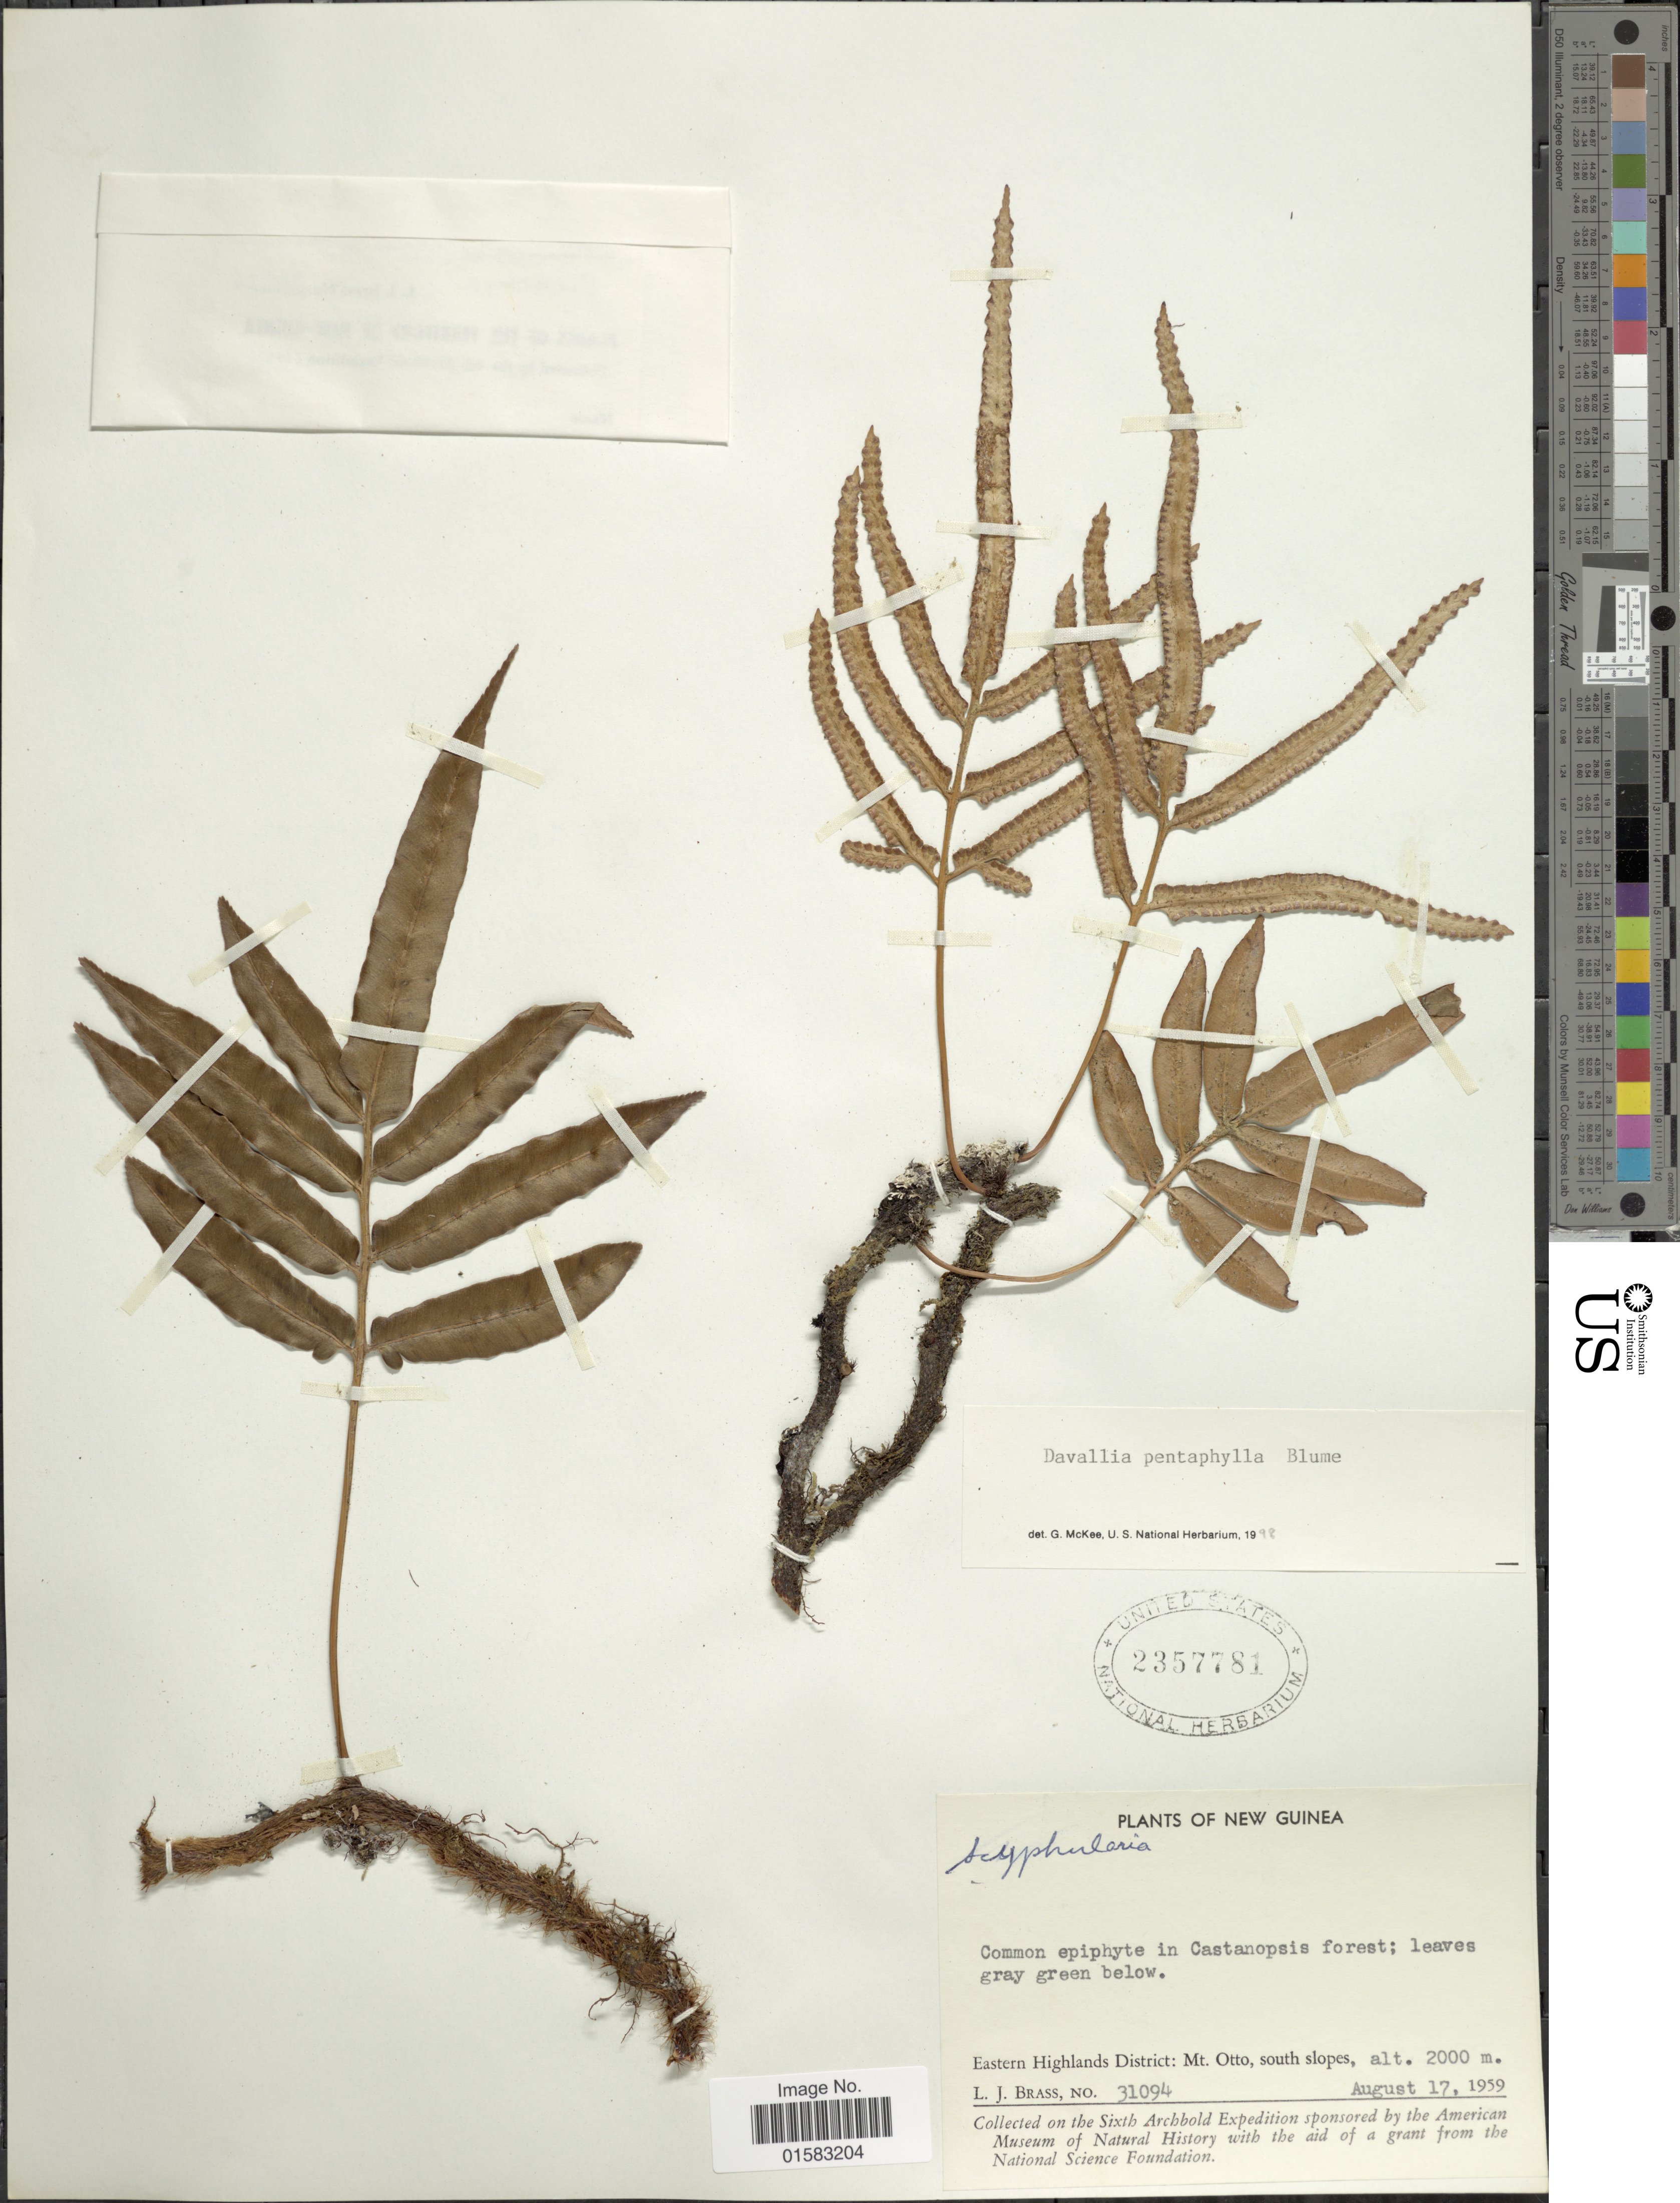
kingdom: Plantae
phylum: Tracheophyta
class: Polypodiopsida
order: Polypodiales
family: Davalliaceae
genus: Davallia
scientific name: Davallia pentaphylla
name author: Blume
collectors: L. J. Brass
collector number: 31094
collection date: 1959-08-17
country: Papua New Guinea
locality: New Guinea, Eastern Highlands District: Mt. Otto , south slopes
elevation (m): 2000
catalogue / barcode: US 2357781